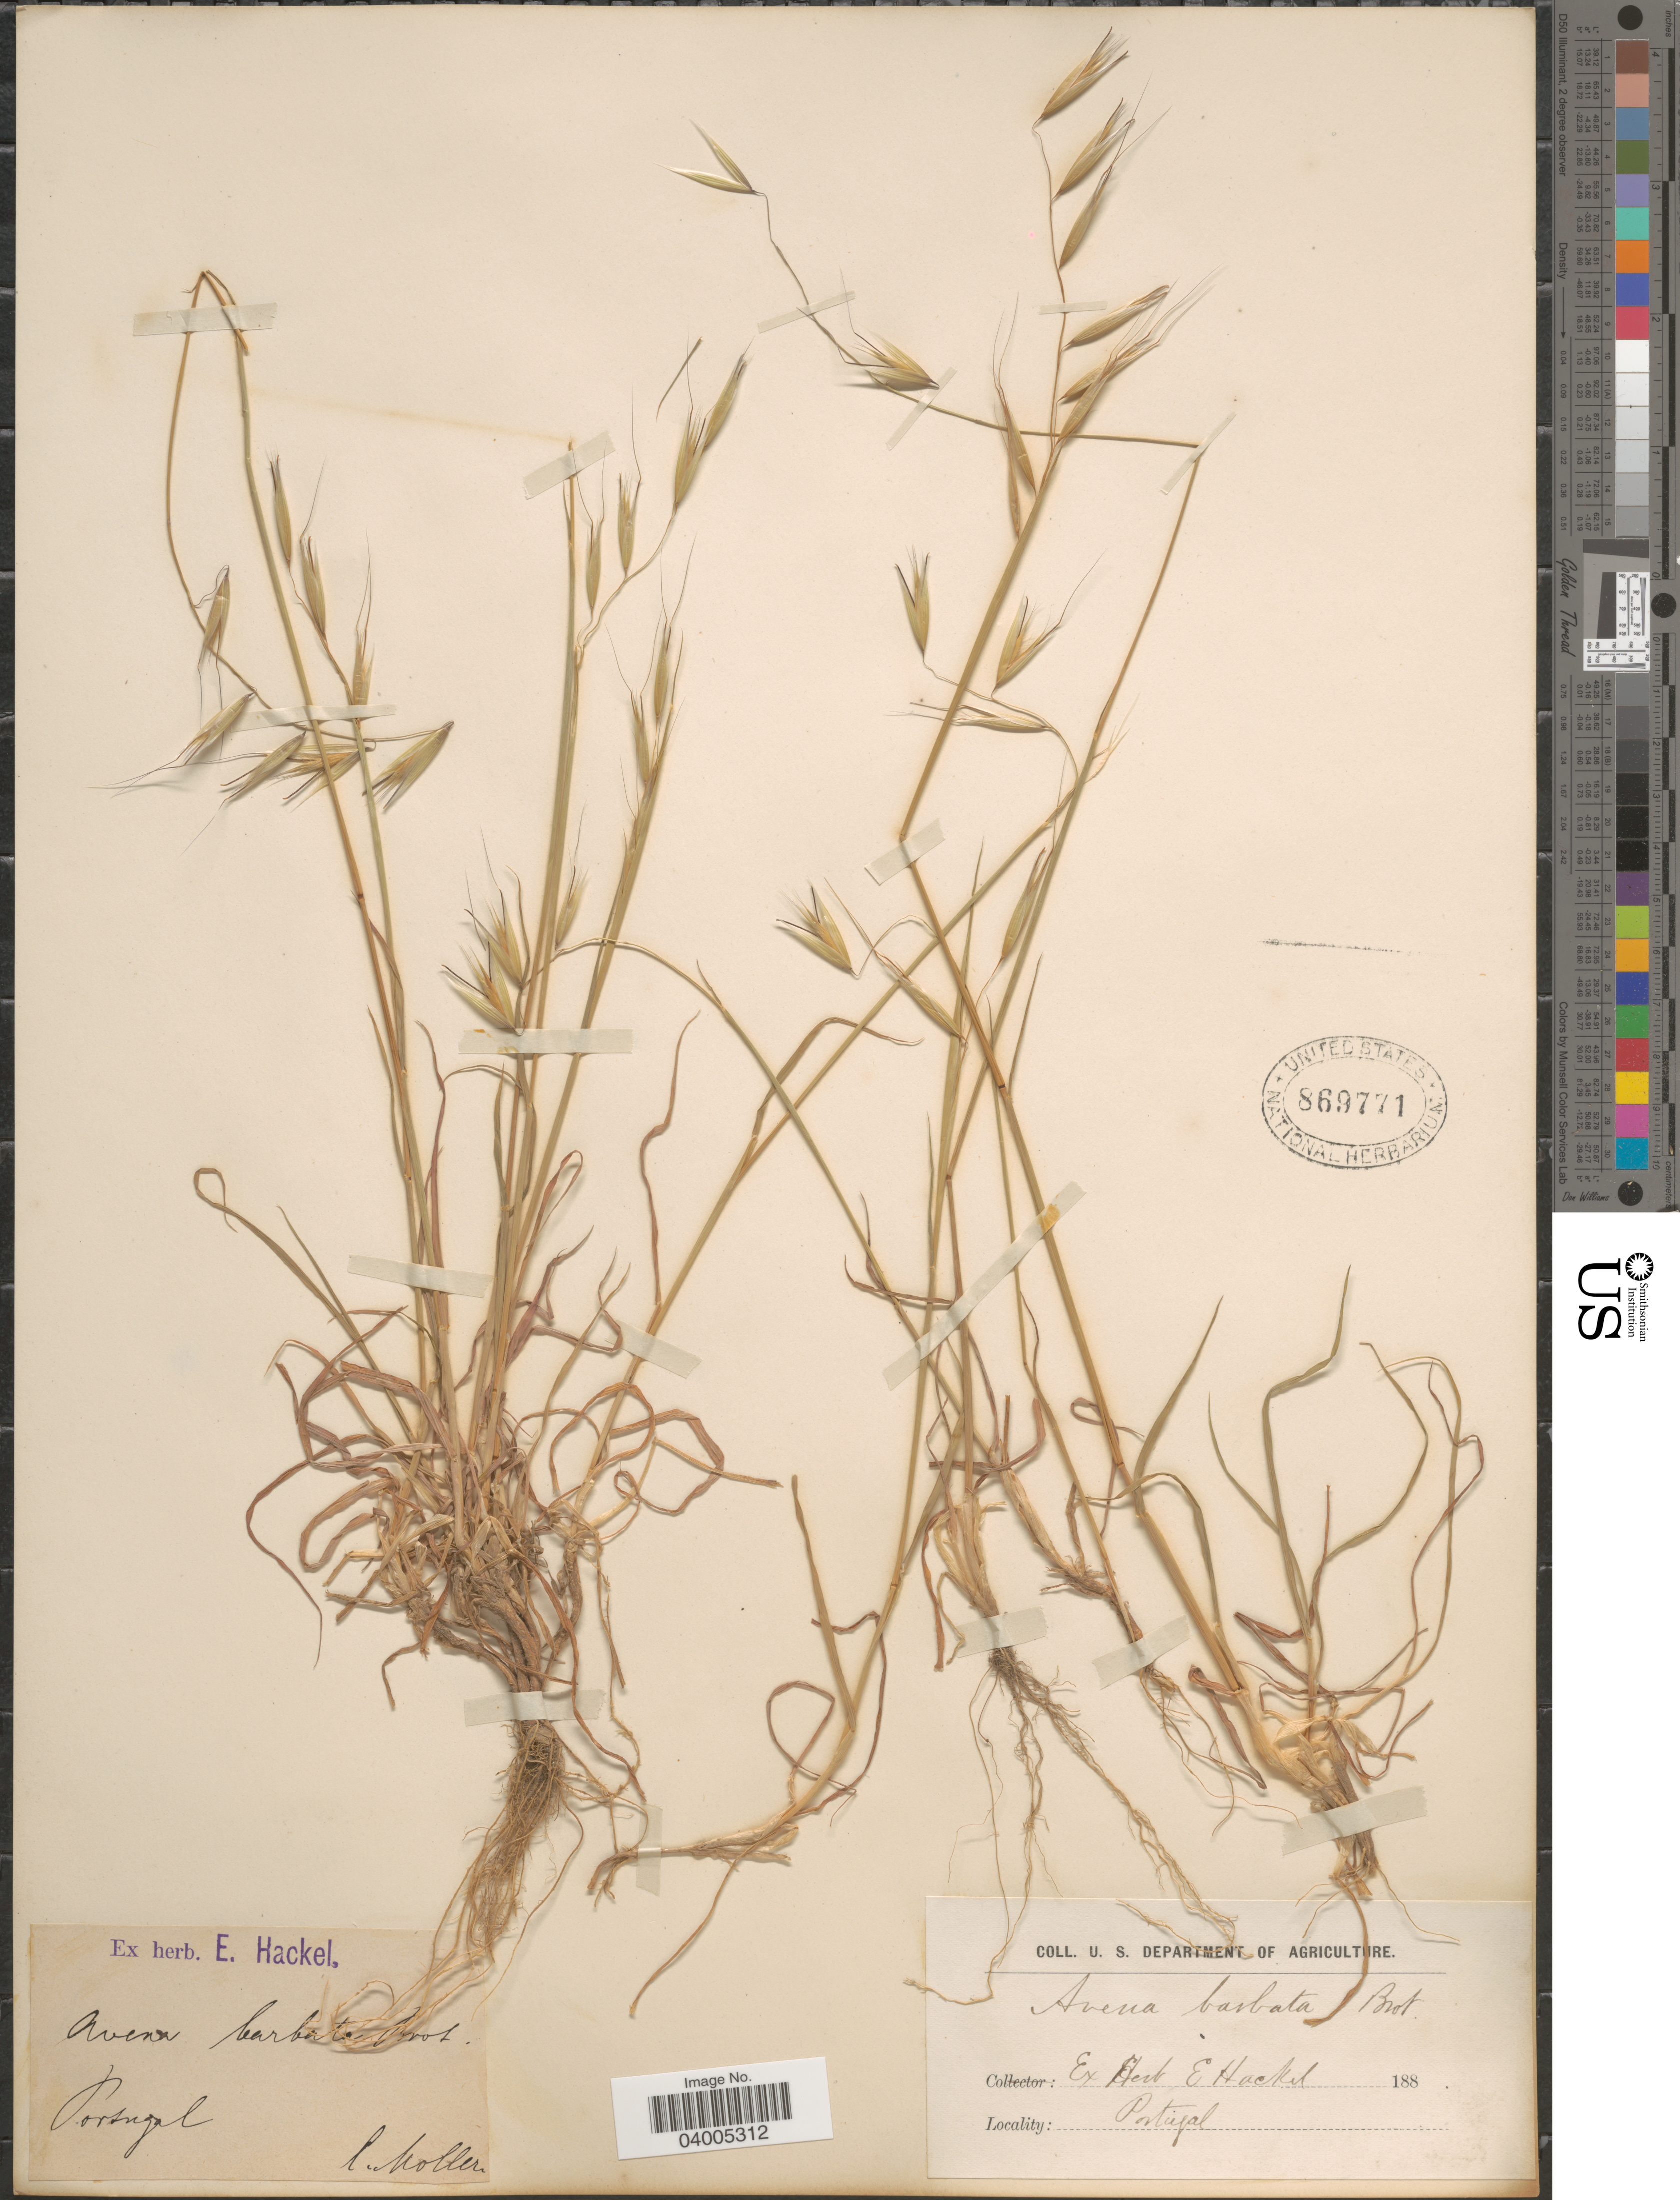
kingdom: Plantae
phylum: Tracheophyta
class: Liliopsida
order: Poales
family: Poaceae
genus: Avena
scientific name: Avena barbata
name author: Pott ex Link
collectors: -. Moller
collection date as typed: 188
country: Portugal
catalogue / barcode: US 869771